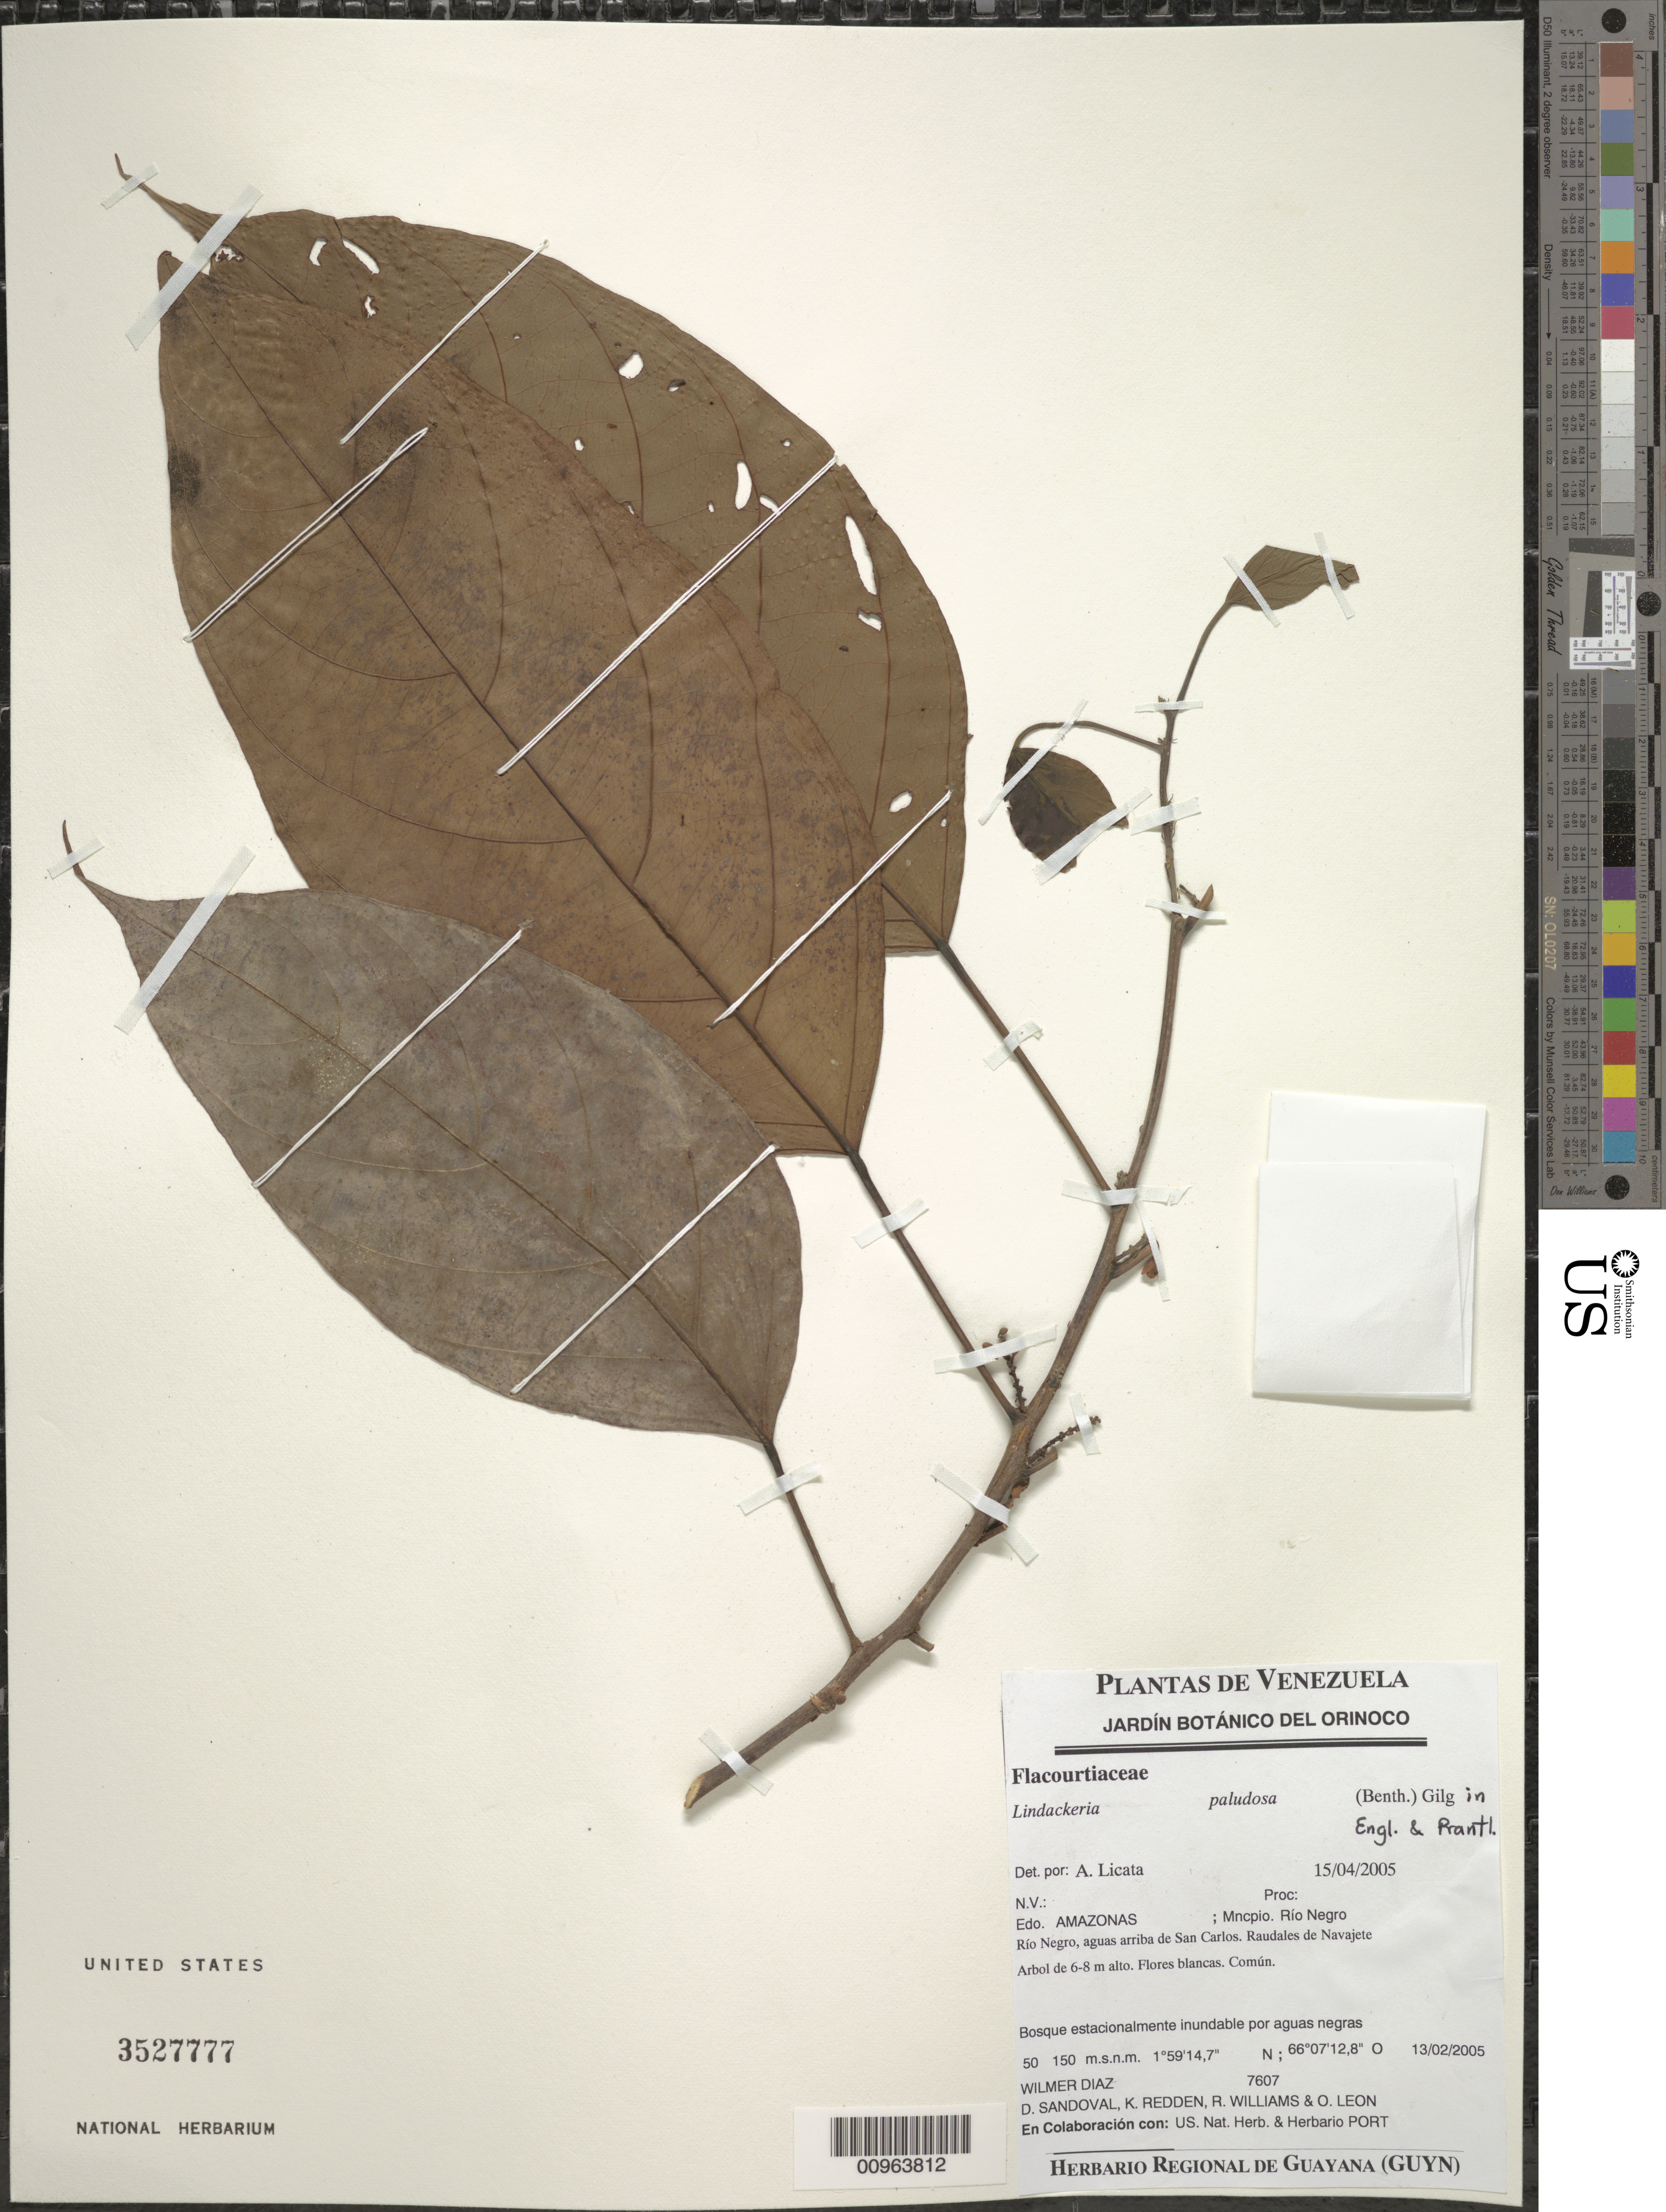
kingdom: Plantae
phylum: Tracheophyta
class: Magnoliopsida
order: Malpighiales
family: Achariaceae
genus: Lindackeria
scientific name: Lindackeria paludosa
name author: (Benth.) Gilg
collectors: W. Díaz P., D. Sandoval, K. M. Redden, R. Williams & O. León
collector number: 7607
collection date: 2005-04-15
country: Venezuela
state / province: Amazonas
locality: Mncpio. Río Negro, Río Negro, aguas arriba de San Carlos, Raudales de Navajete.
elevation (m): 50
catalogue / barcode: US 3527777